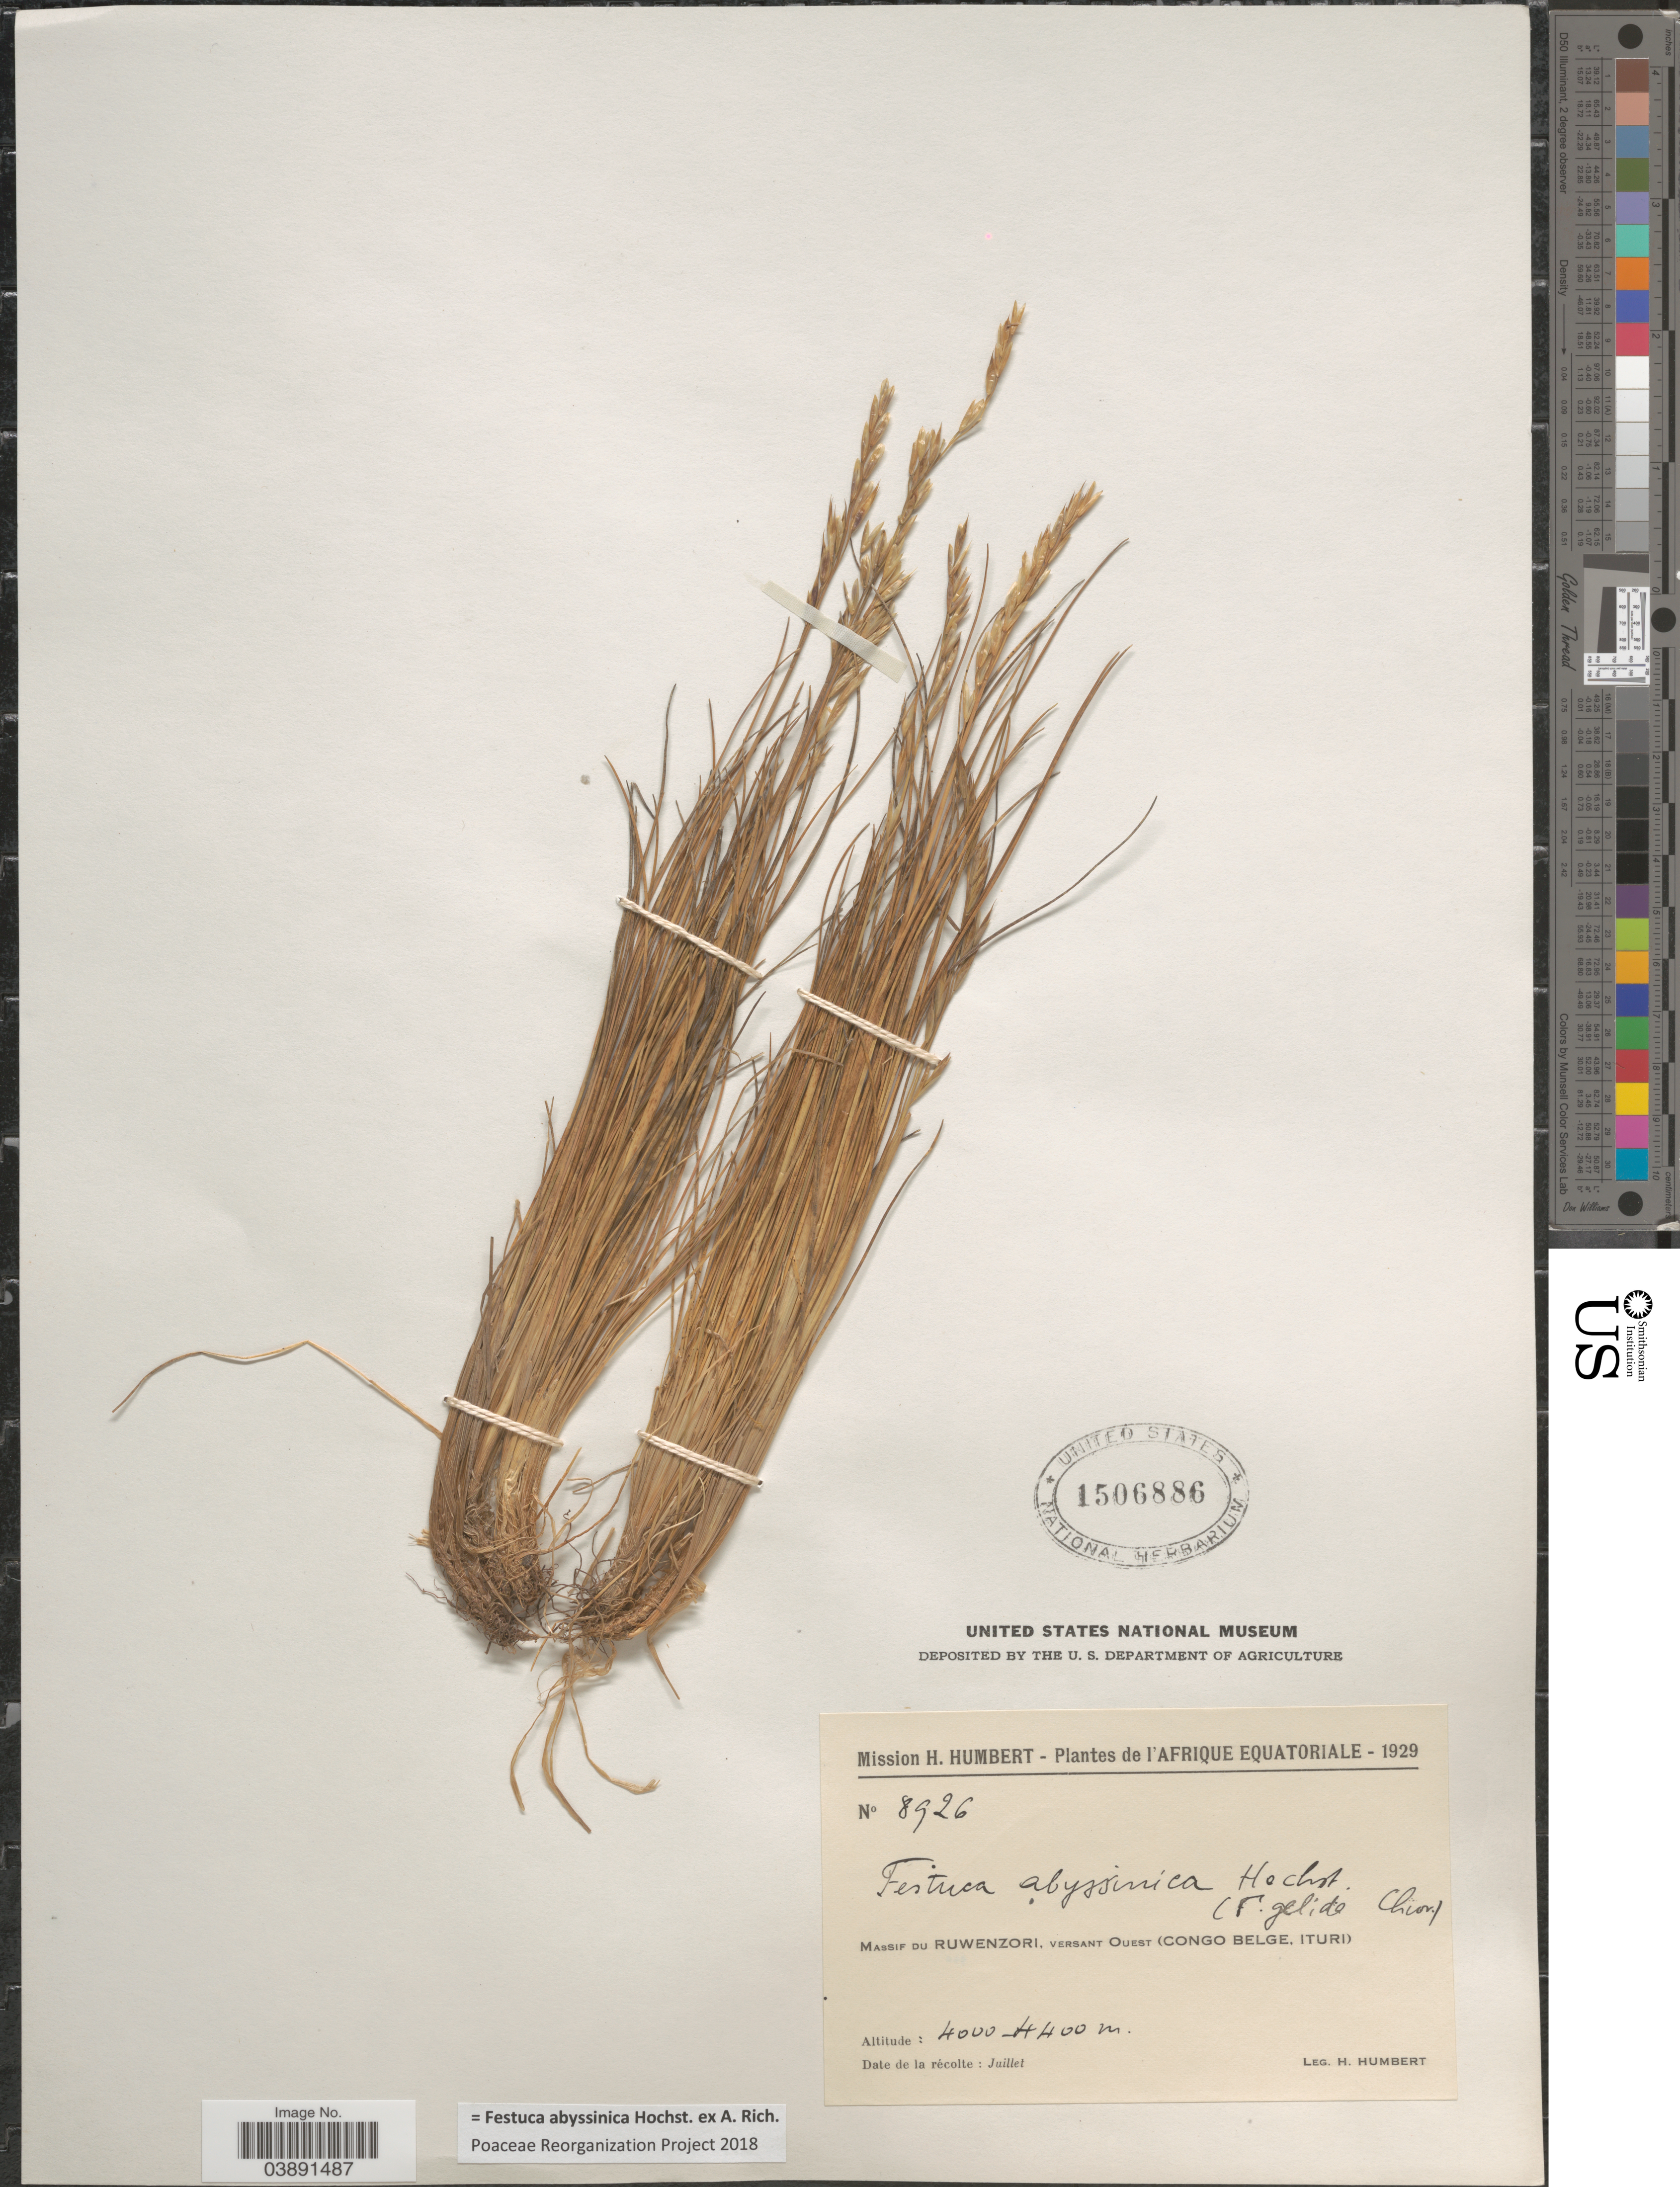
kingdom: Plantae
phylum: Tracheophyta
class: Liliopsida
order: Poales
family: Poaceae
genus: Festuca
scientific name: Festuca abyssinica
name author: Hochst. ex A. Rich.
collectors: H. Humbert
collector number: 8926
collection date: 1929-07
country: Congo, Democratic Republic of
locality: Afrique Equatoriale. Massif du Ruwenzori, versant Ouest (Congo Belge, Ituri).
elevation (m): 4000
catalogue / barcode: US 1506886